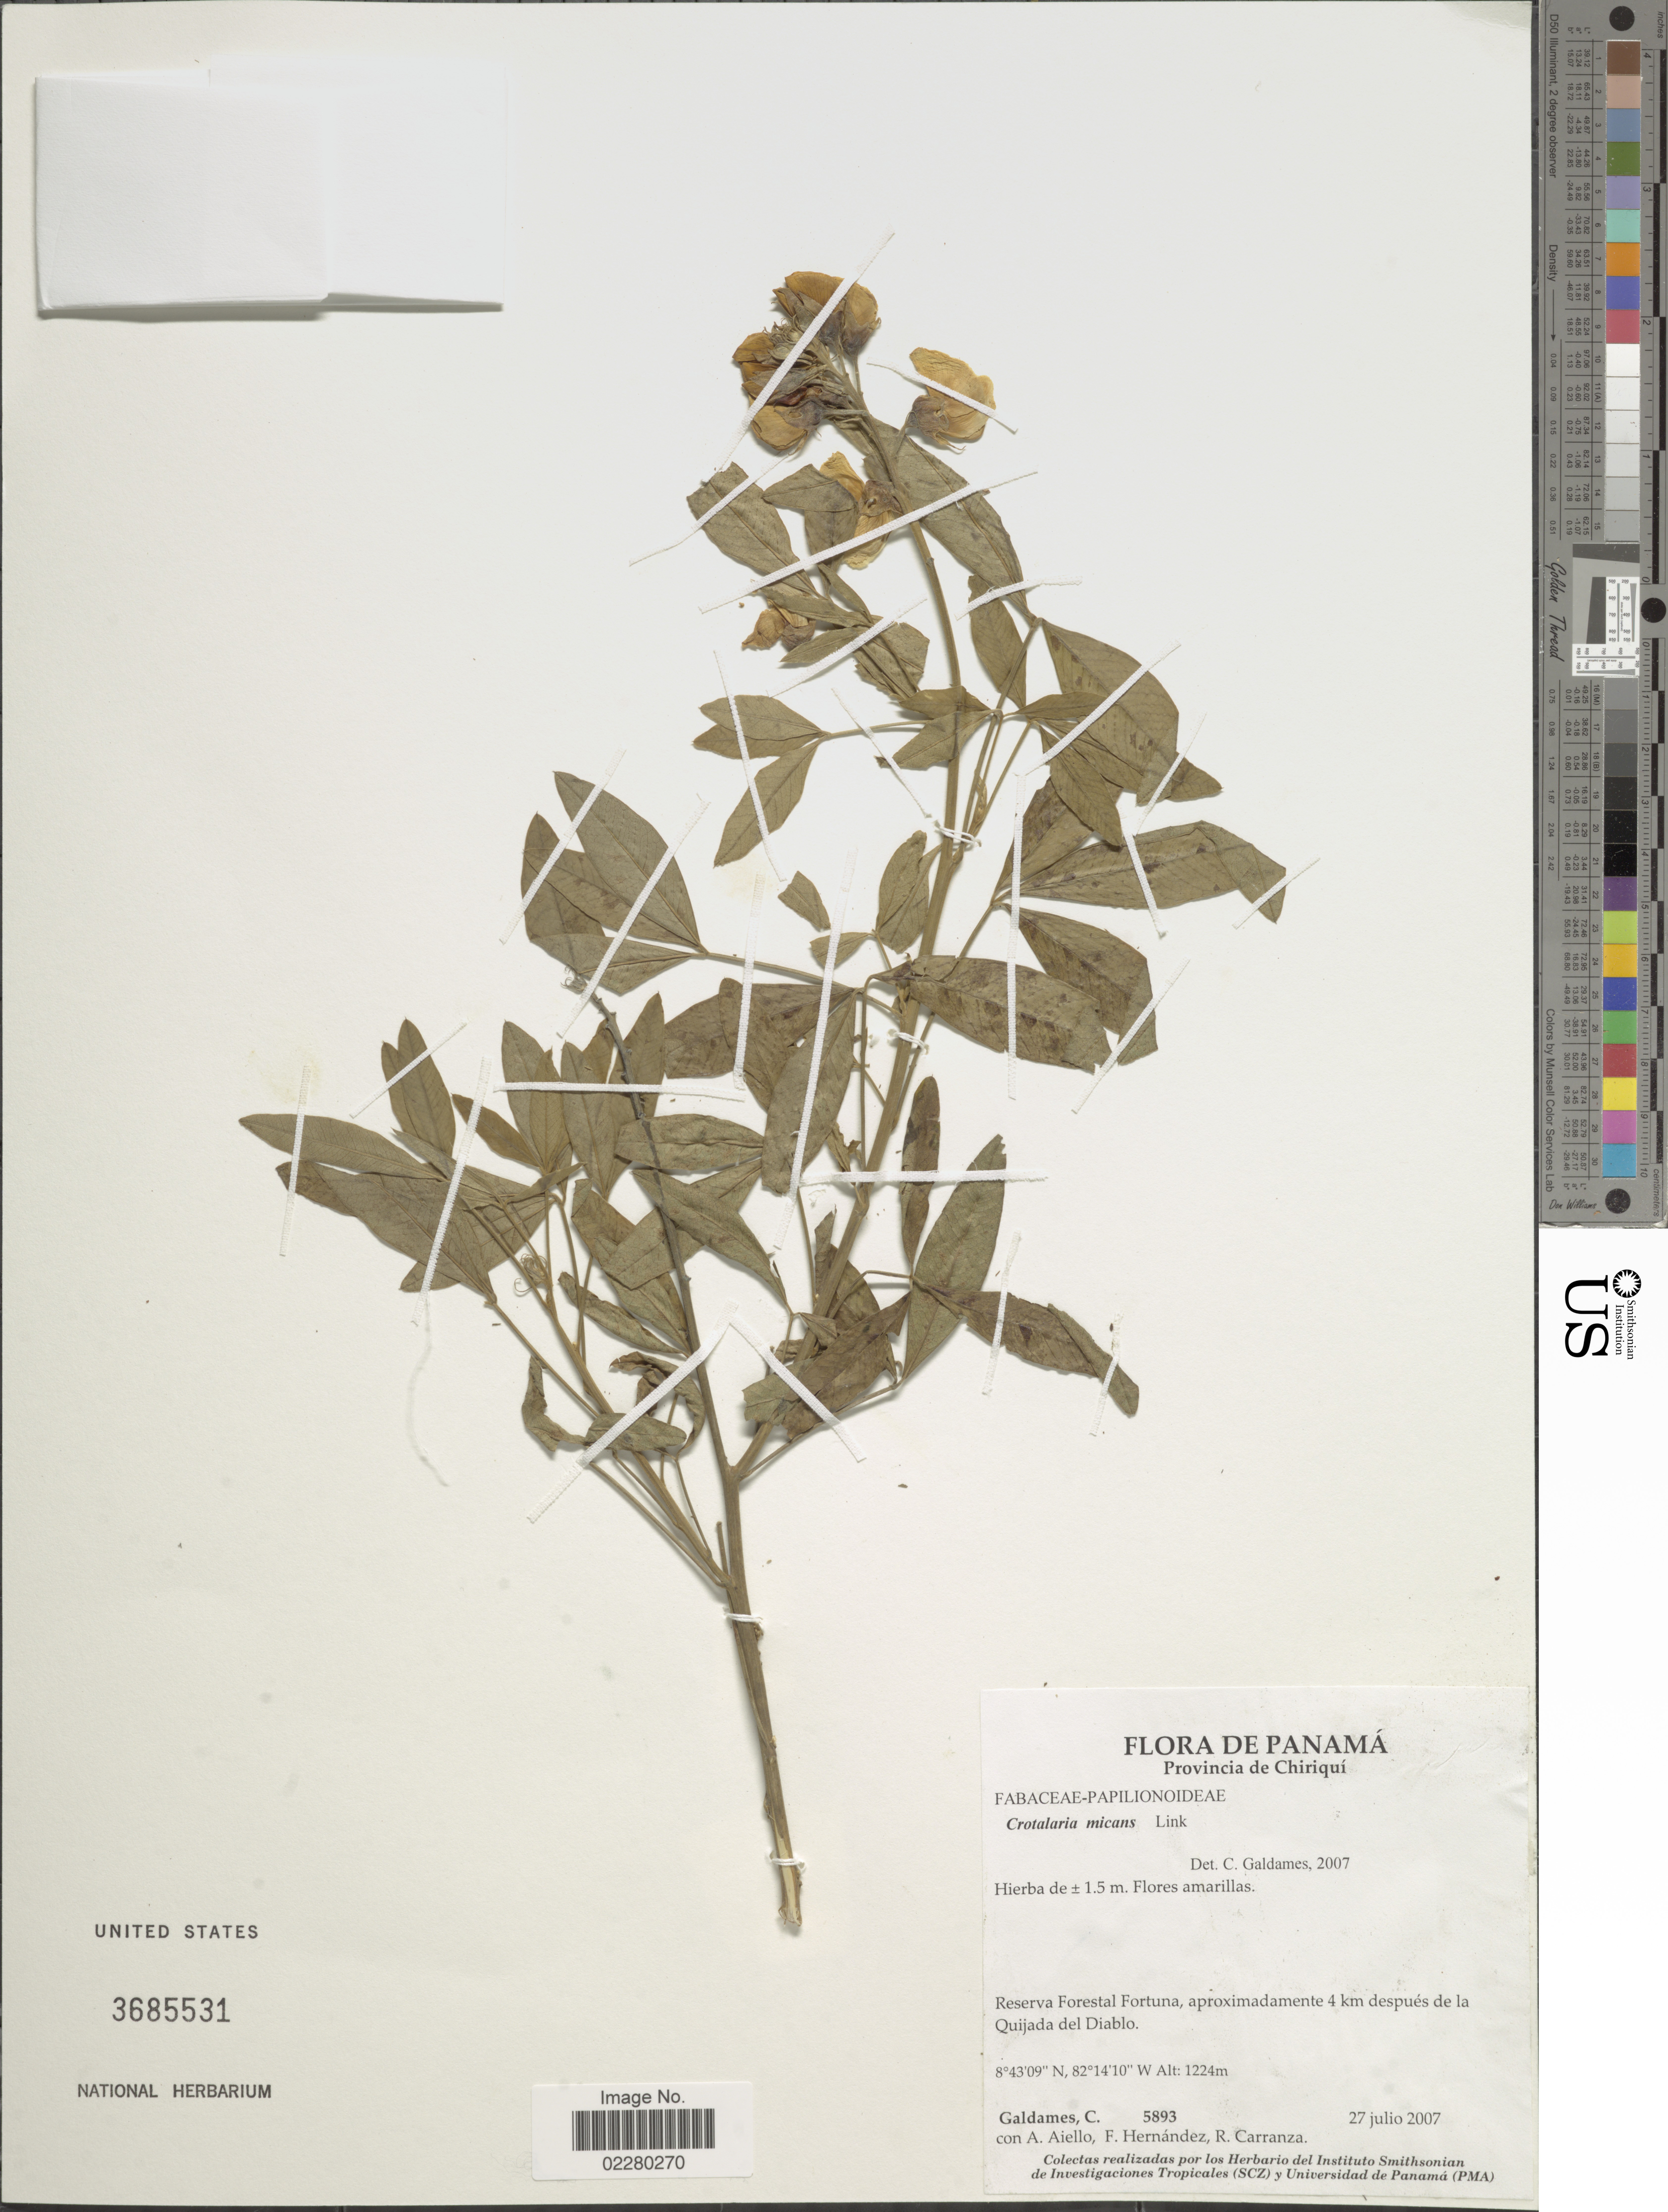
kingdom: Plantae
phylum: Tracheophyta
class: Magnoliopsida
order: Fabales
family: Fabaceae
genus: Crotalaria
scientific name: Crotalaria micans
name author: Link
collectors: C. Galdames, A. Aiello, F. Hernandez & R. Carranza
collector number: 5893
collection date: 2007-07-27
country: Panama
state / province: Chiriqui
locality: Provincia de Chiriqui. Reserva Forestal Fortuna, aproximadamente 4 km después de la Quijada del Diablo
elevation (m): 1224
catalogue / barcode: US 3685531